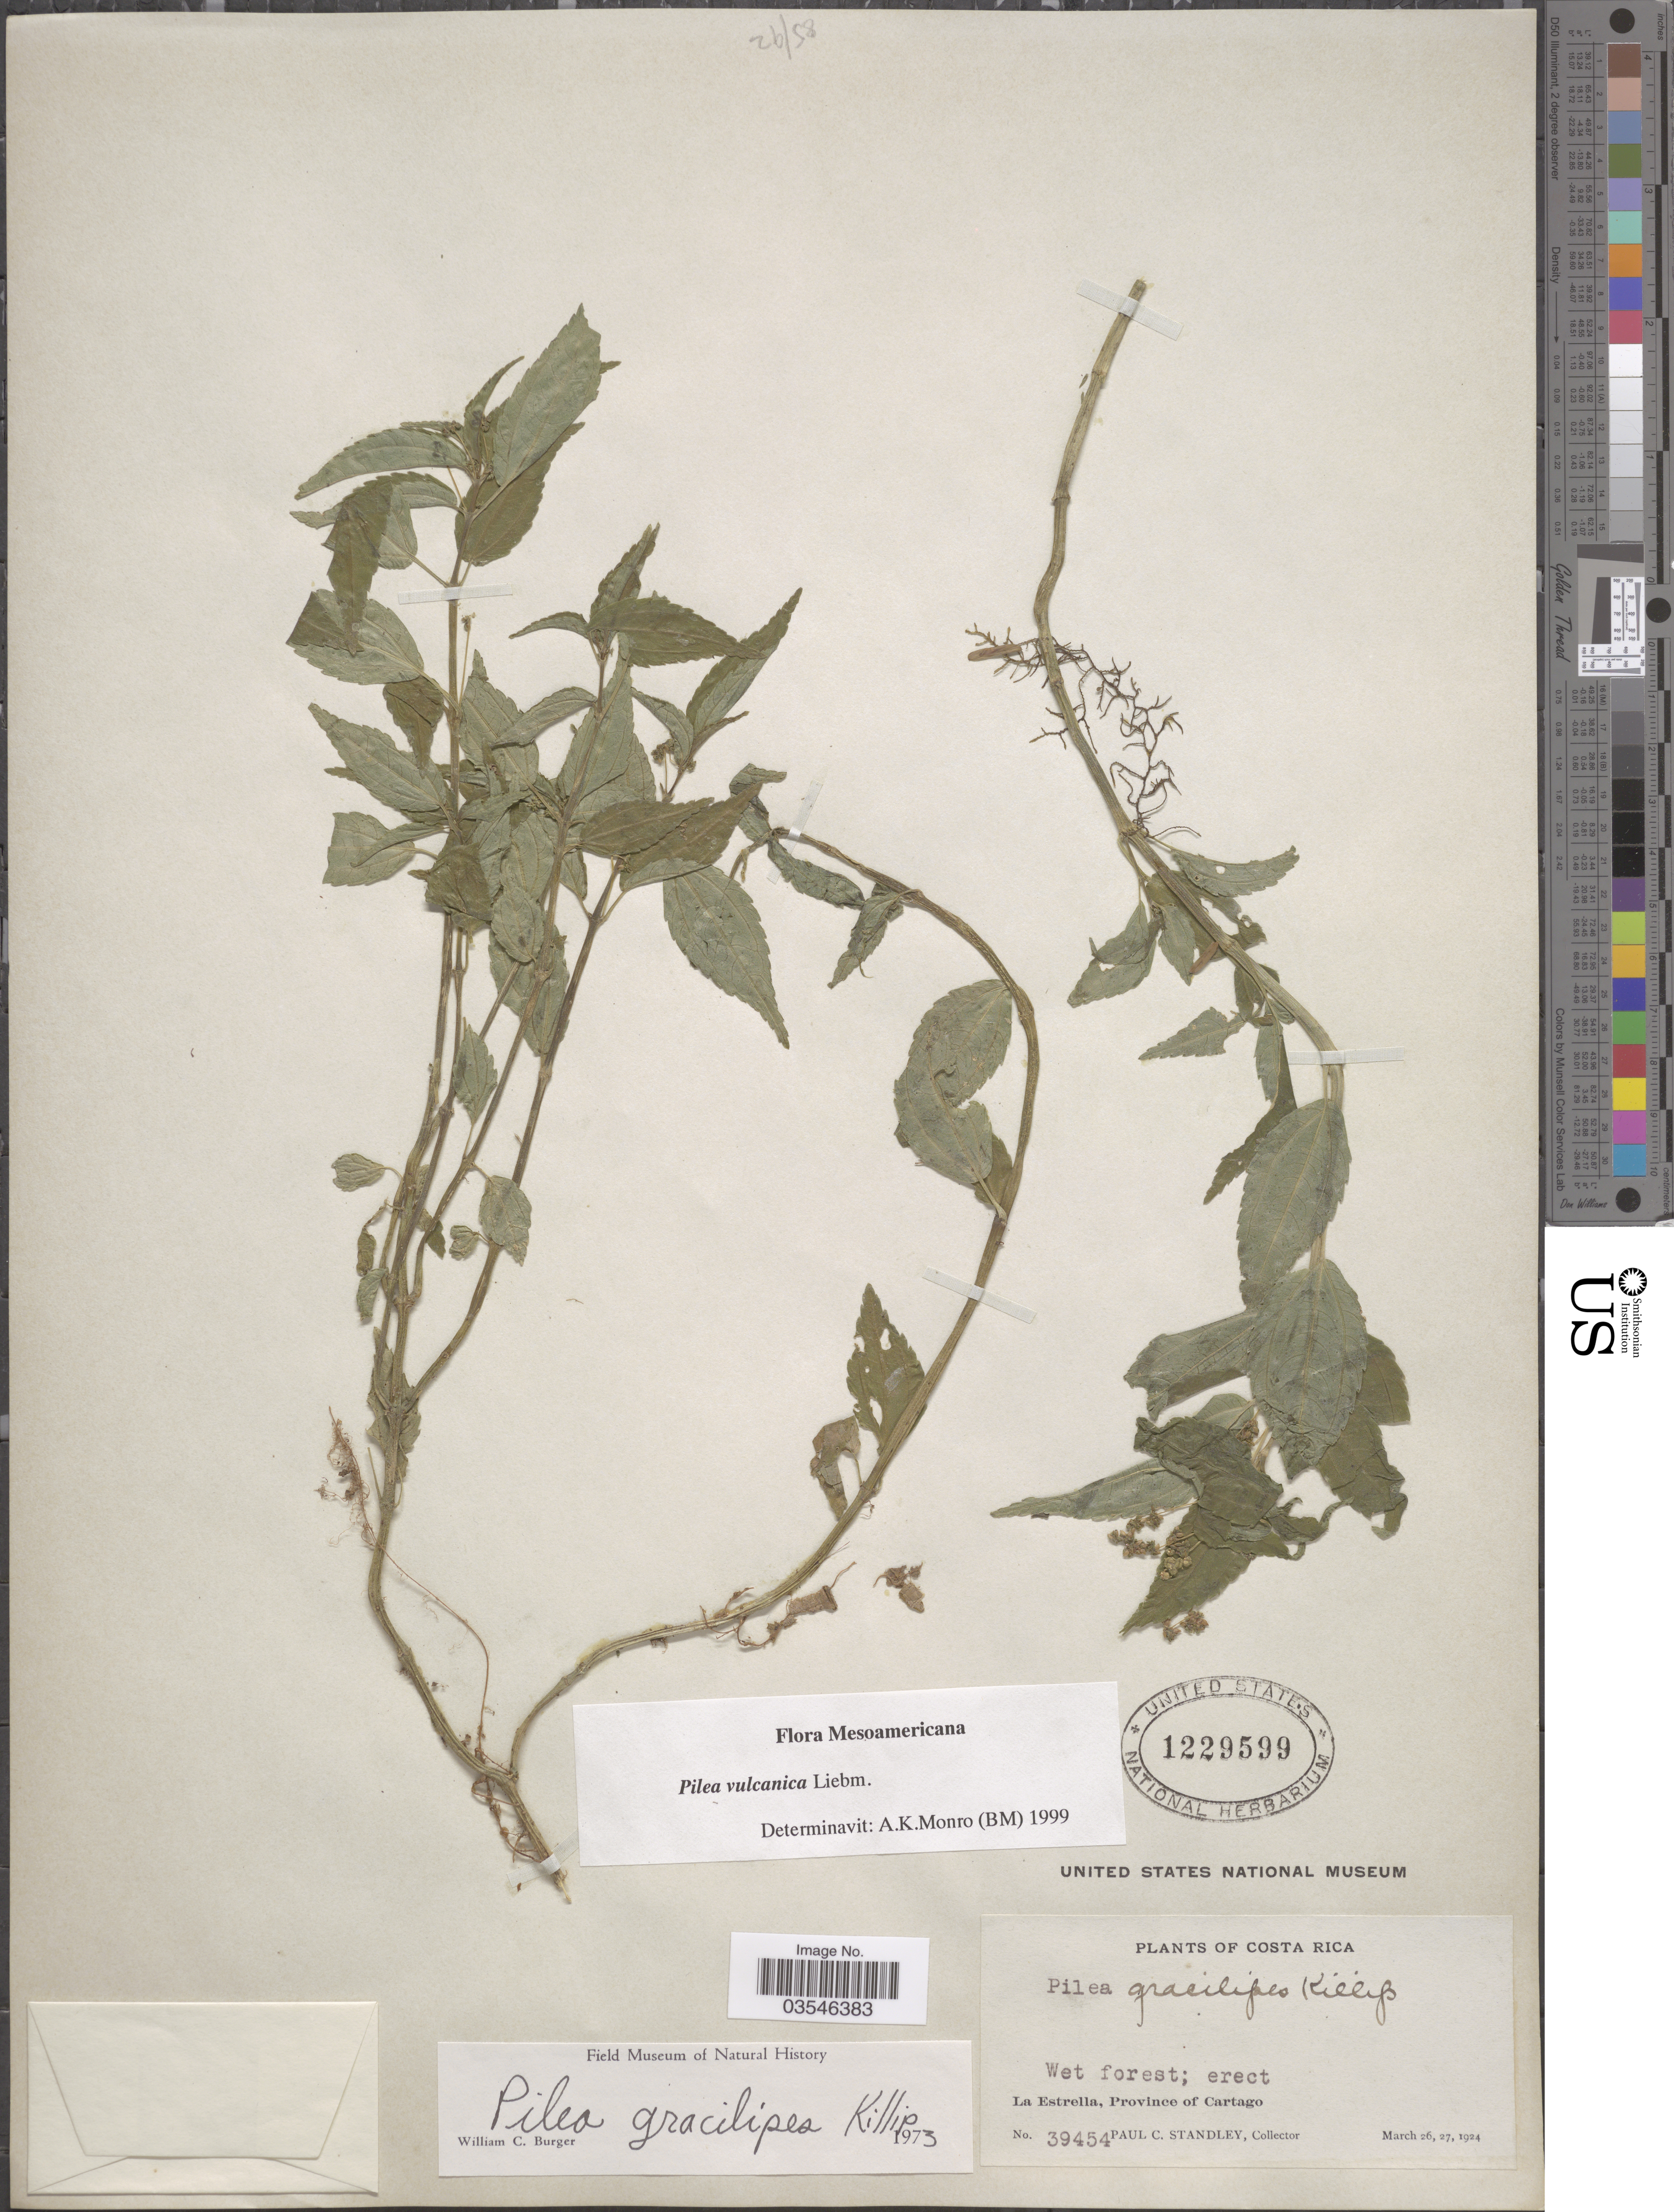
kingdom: Plantae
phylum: Tracheophyta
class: Magnoliopsida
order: Rosales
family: Urticaceae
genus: Pilea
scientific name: Pilea vulcanica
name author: Liebm.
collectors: P. C. Standley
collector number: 39454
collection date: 1924-03-26/1924-03-27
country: Costa Rica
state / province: Cartago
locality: La Estrella.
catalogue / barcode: US 1229599